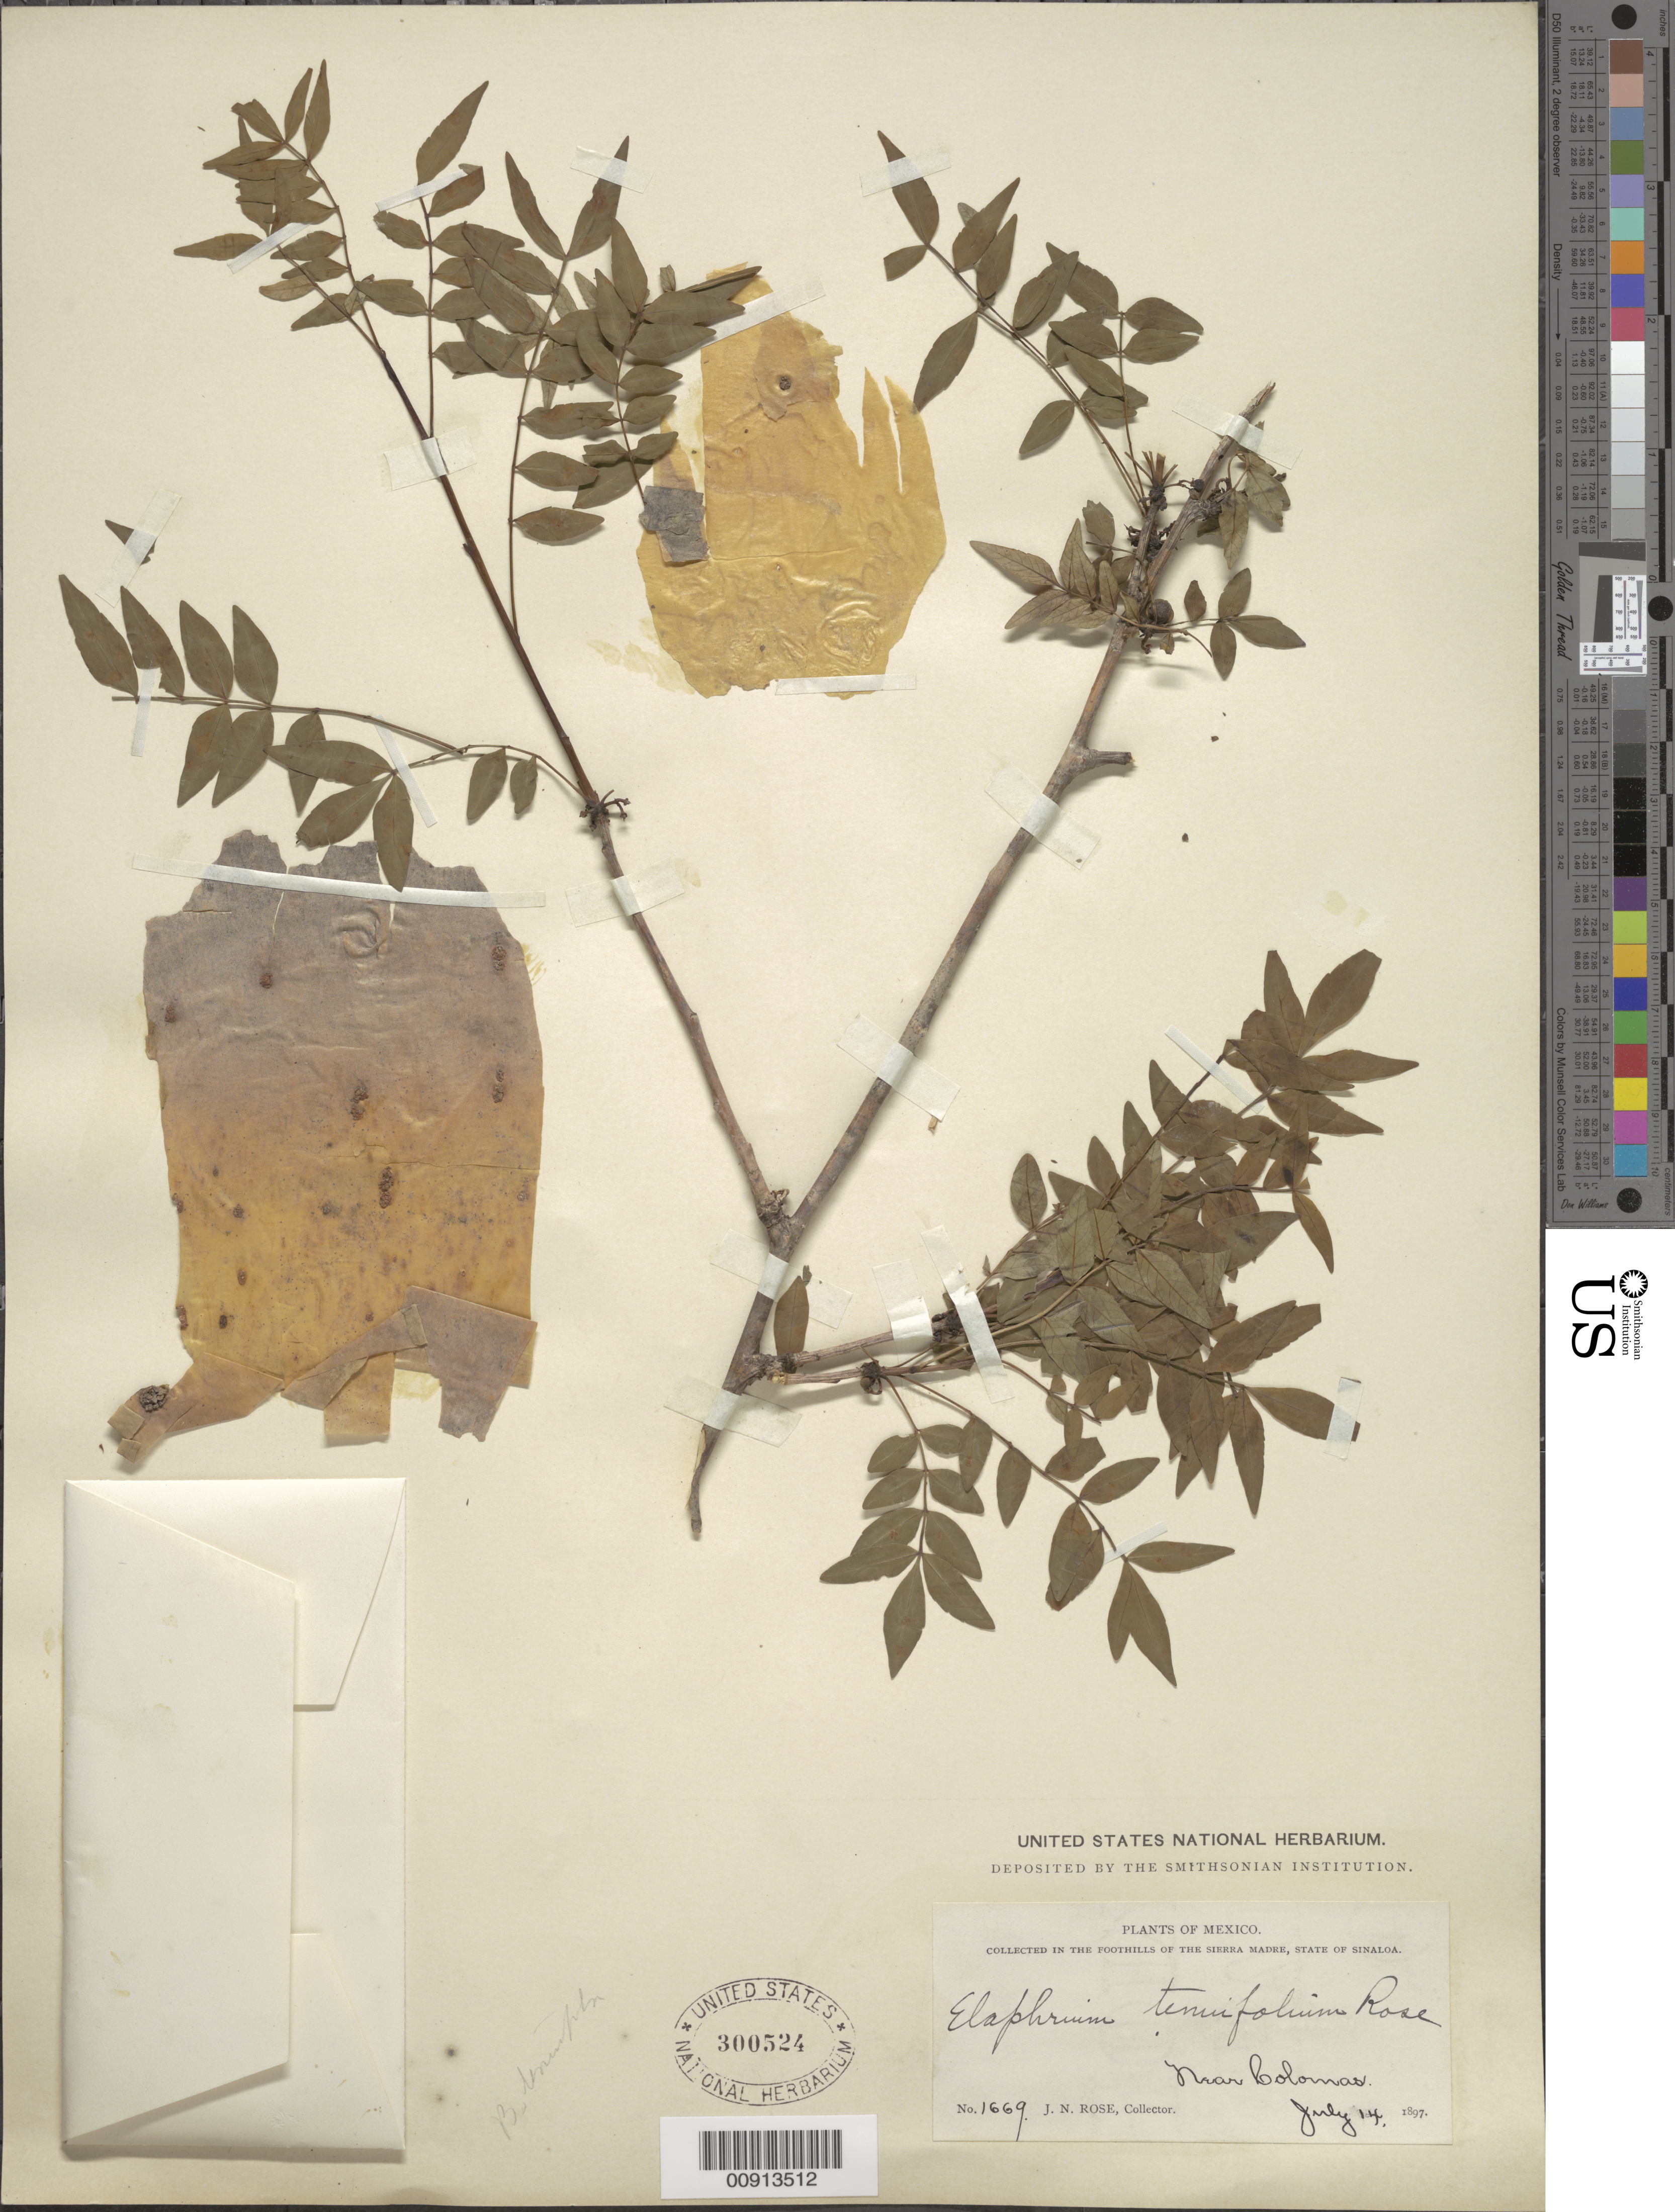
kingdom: Plantae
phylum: Tracheophyta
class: Magnoliopsida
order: Sapindales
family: Burseraceae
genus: Bursera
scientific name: Bursera fagaroides var. elongata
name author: (Kunth) Engl.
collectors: J. N. Rose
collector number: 1669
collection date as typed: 14 Jul 1897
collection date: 1897-07-14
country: Mexico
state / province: Sinaloa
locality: Near Colomas. In the foothills of Sierra Madre, State of Sinaloa.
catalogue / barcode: US 300524